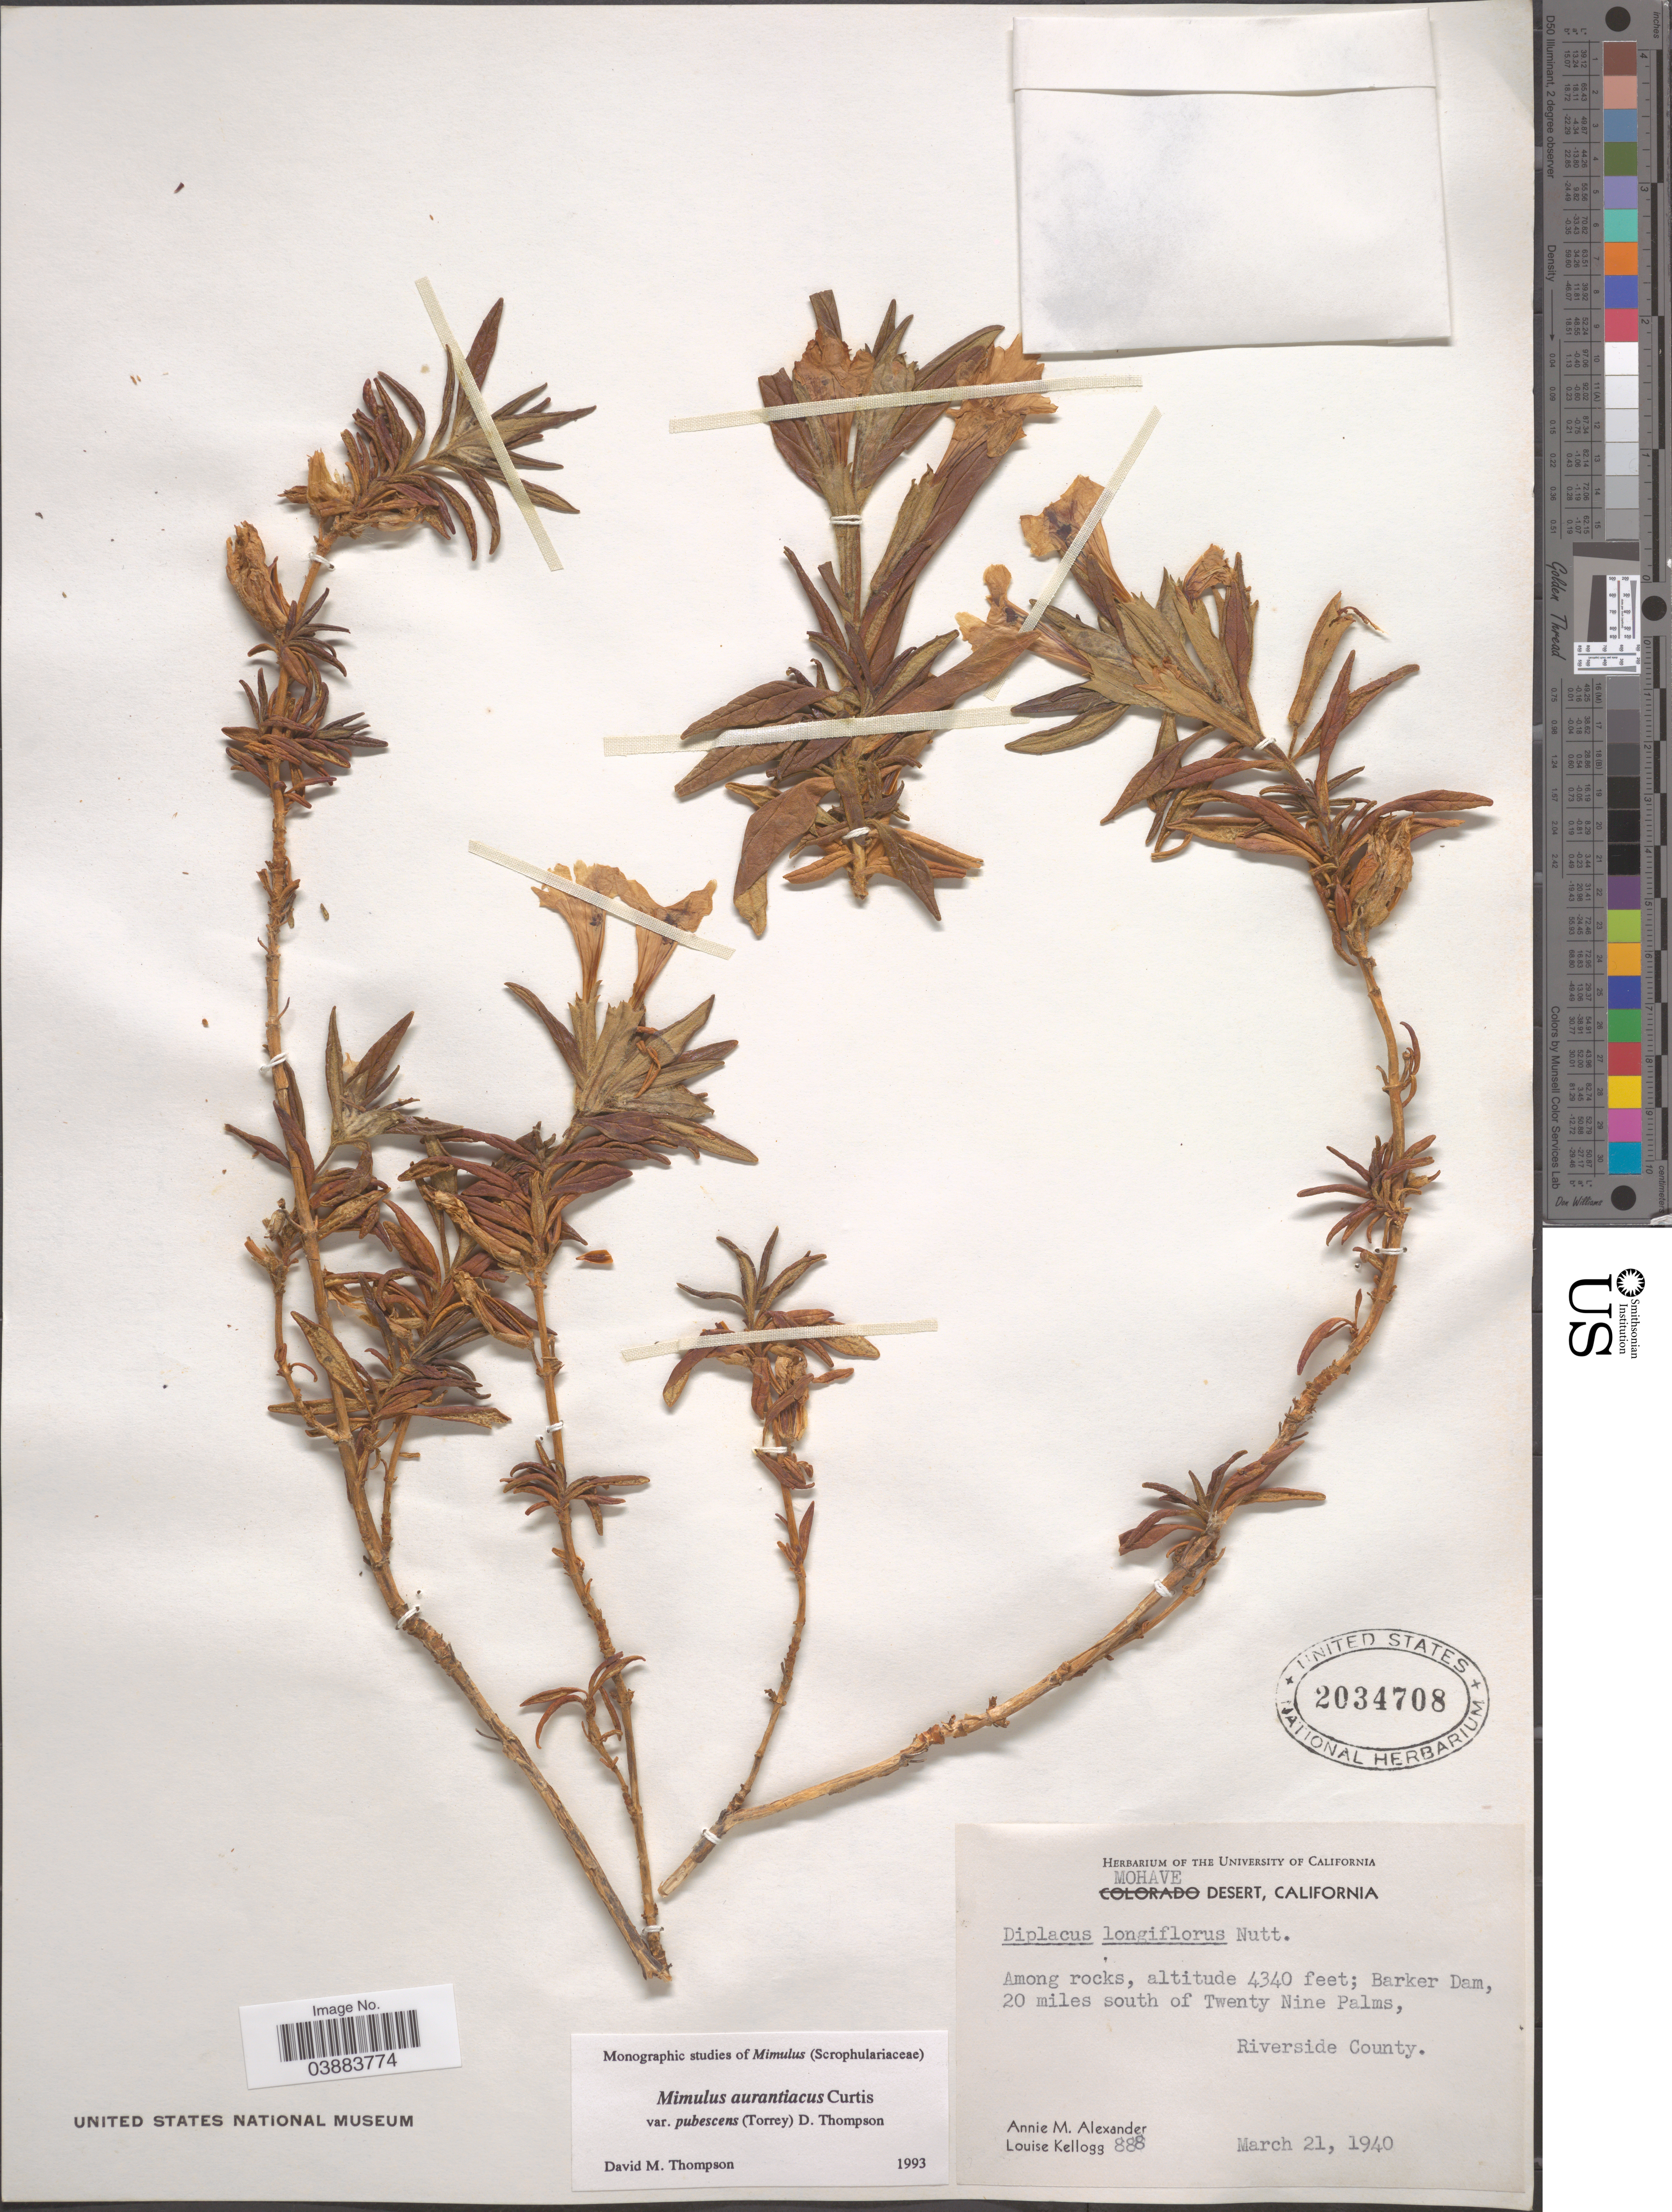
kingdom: Plantae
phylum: Tracheophyta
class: Magnoliopsida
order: Lamiales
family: Phrymaceae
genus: Diplacus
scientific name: Diplacus aurantiacus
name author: (Curtis) Jeps.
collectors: A. M. Alexander & L. Kellogg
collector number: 888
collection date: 1940-03-21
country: United States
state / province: California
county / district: Riverside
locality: Mohave Desert. Among rocks; Abrker Dam, 20 miles south of Twenty Nine Pal,s. Riverside County.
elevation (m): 1323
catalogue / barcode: US 2034708